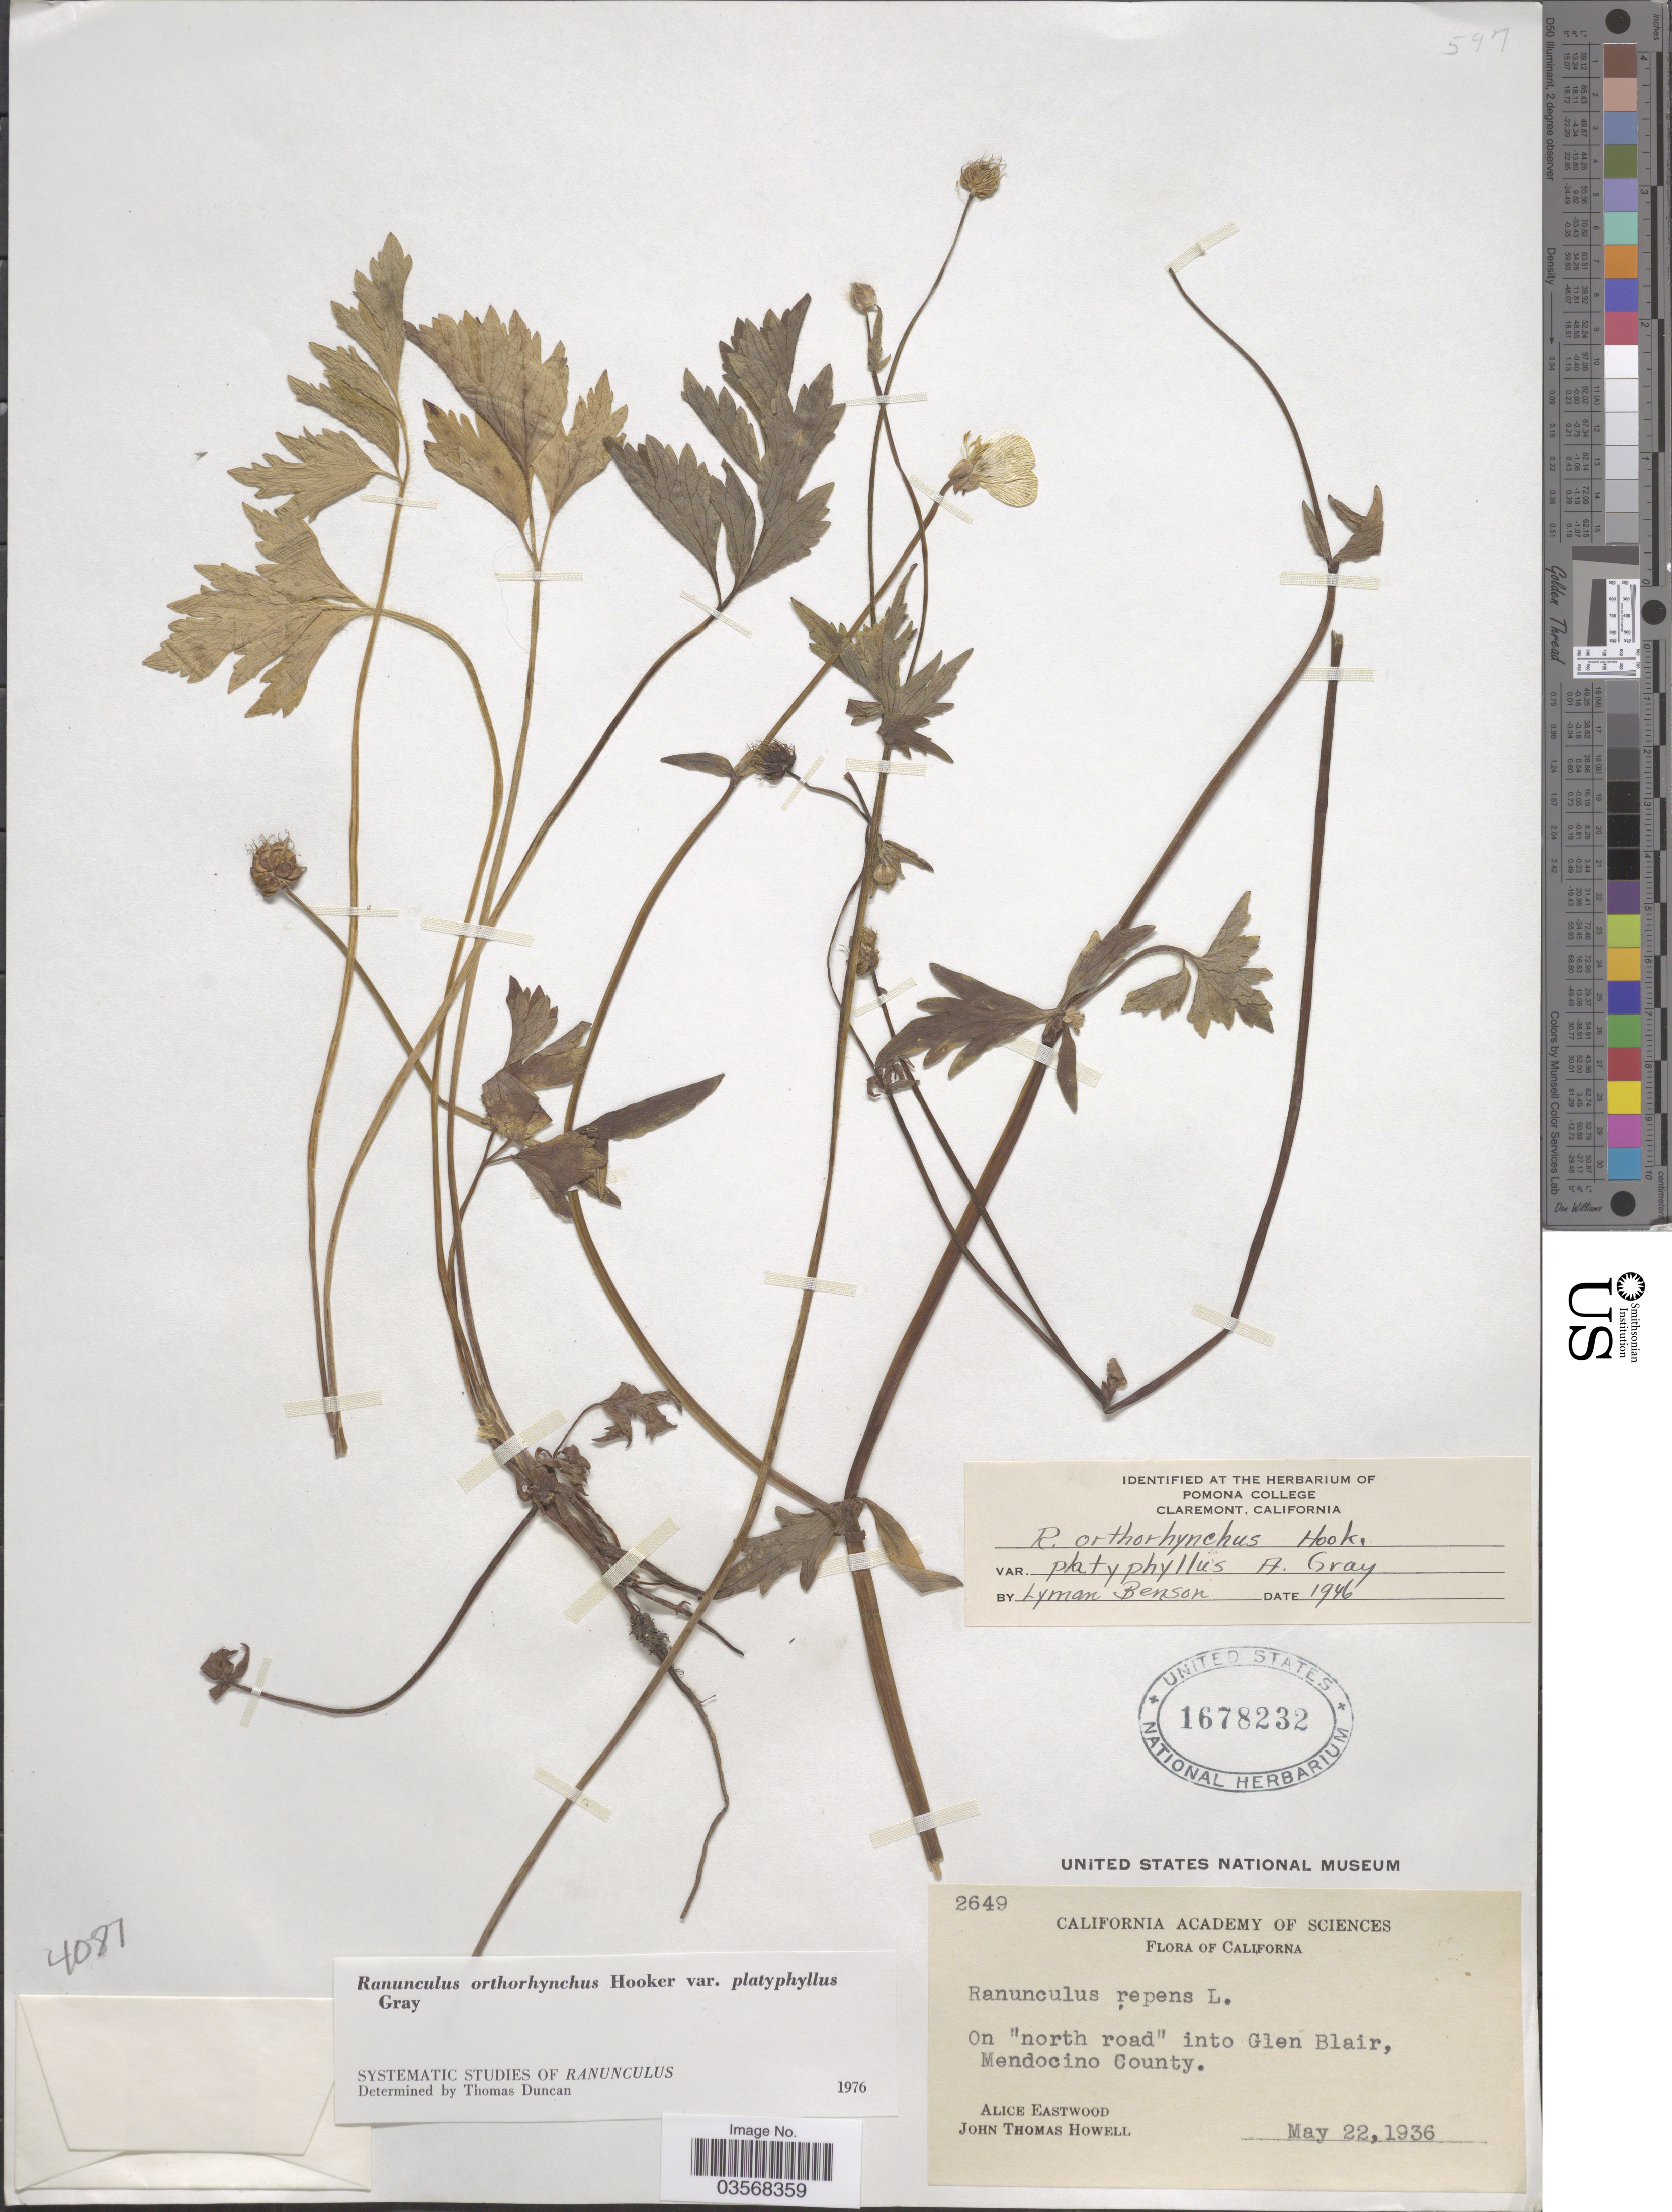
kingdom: Plantae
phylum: Tracheophyta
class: Magnoliopsida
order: Ranunculales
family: Ranunculaceae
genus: Ranunculus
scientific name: Ranunculus orthorhynchus var. platyphyllus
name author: A. Gray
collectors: A. Eastwood & J. T. Howell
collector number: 2649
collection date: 1936-05-22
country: United States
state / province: California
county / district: Mendocino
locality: On "north road" into Glen Blair, Mendocino County.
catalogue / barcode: US 1678232